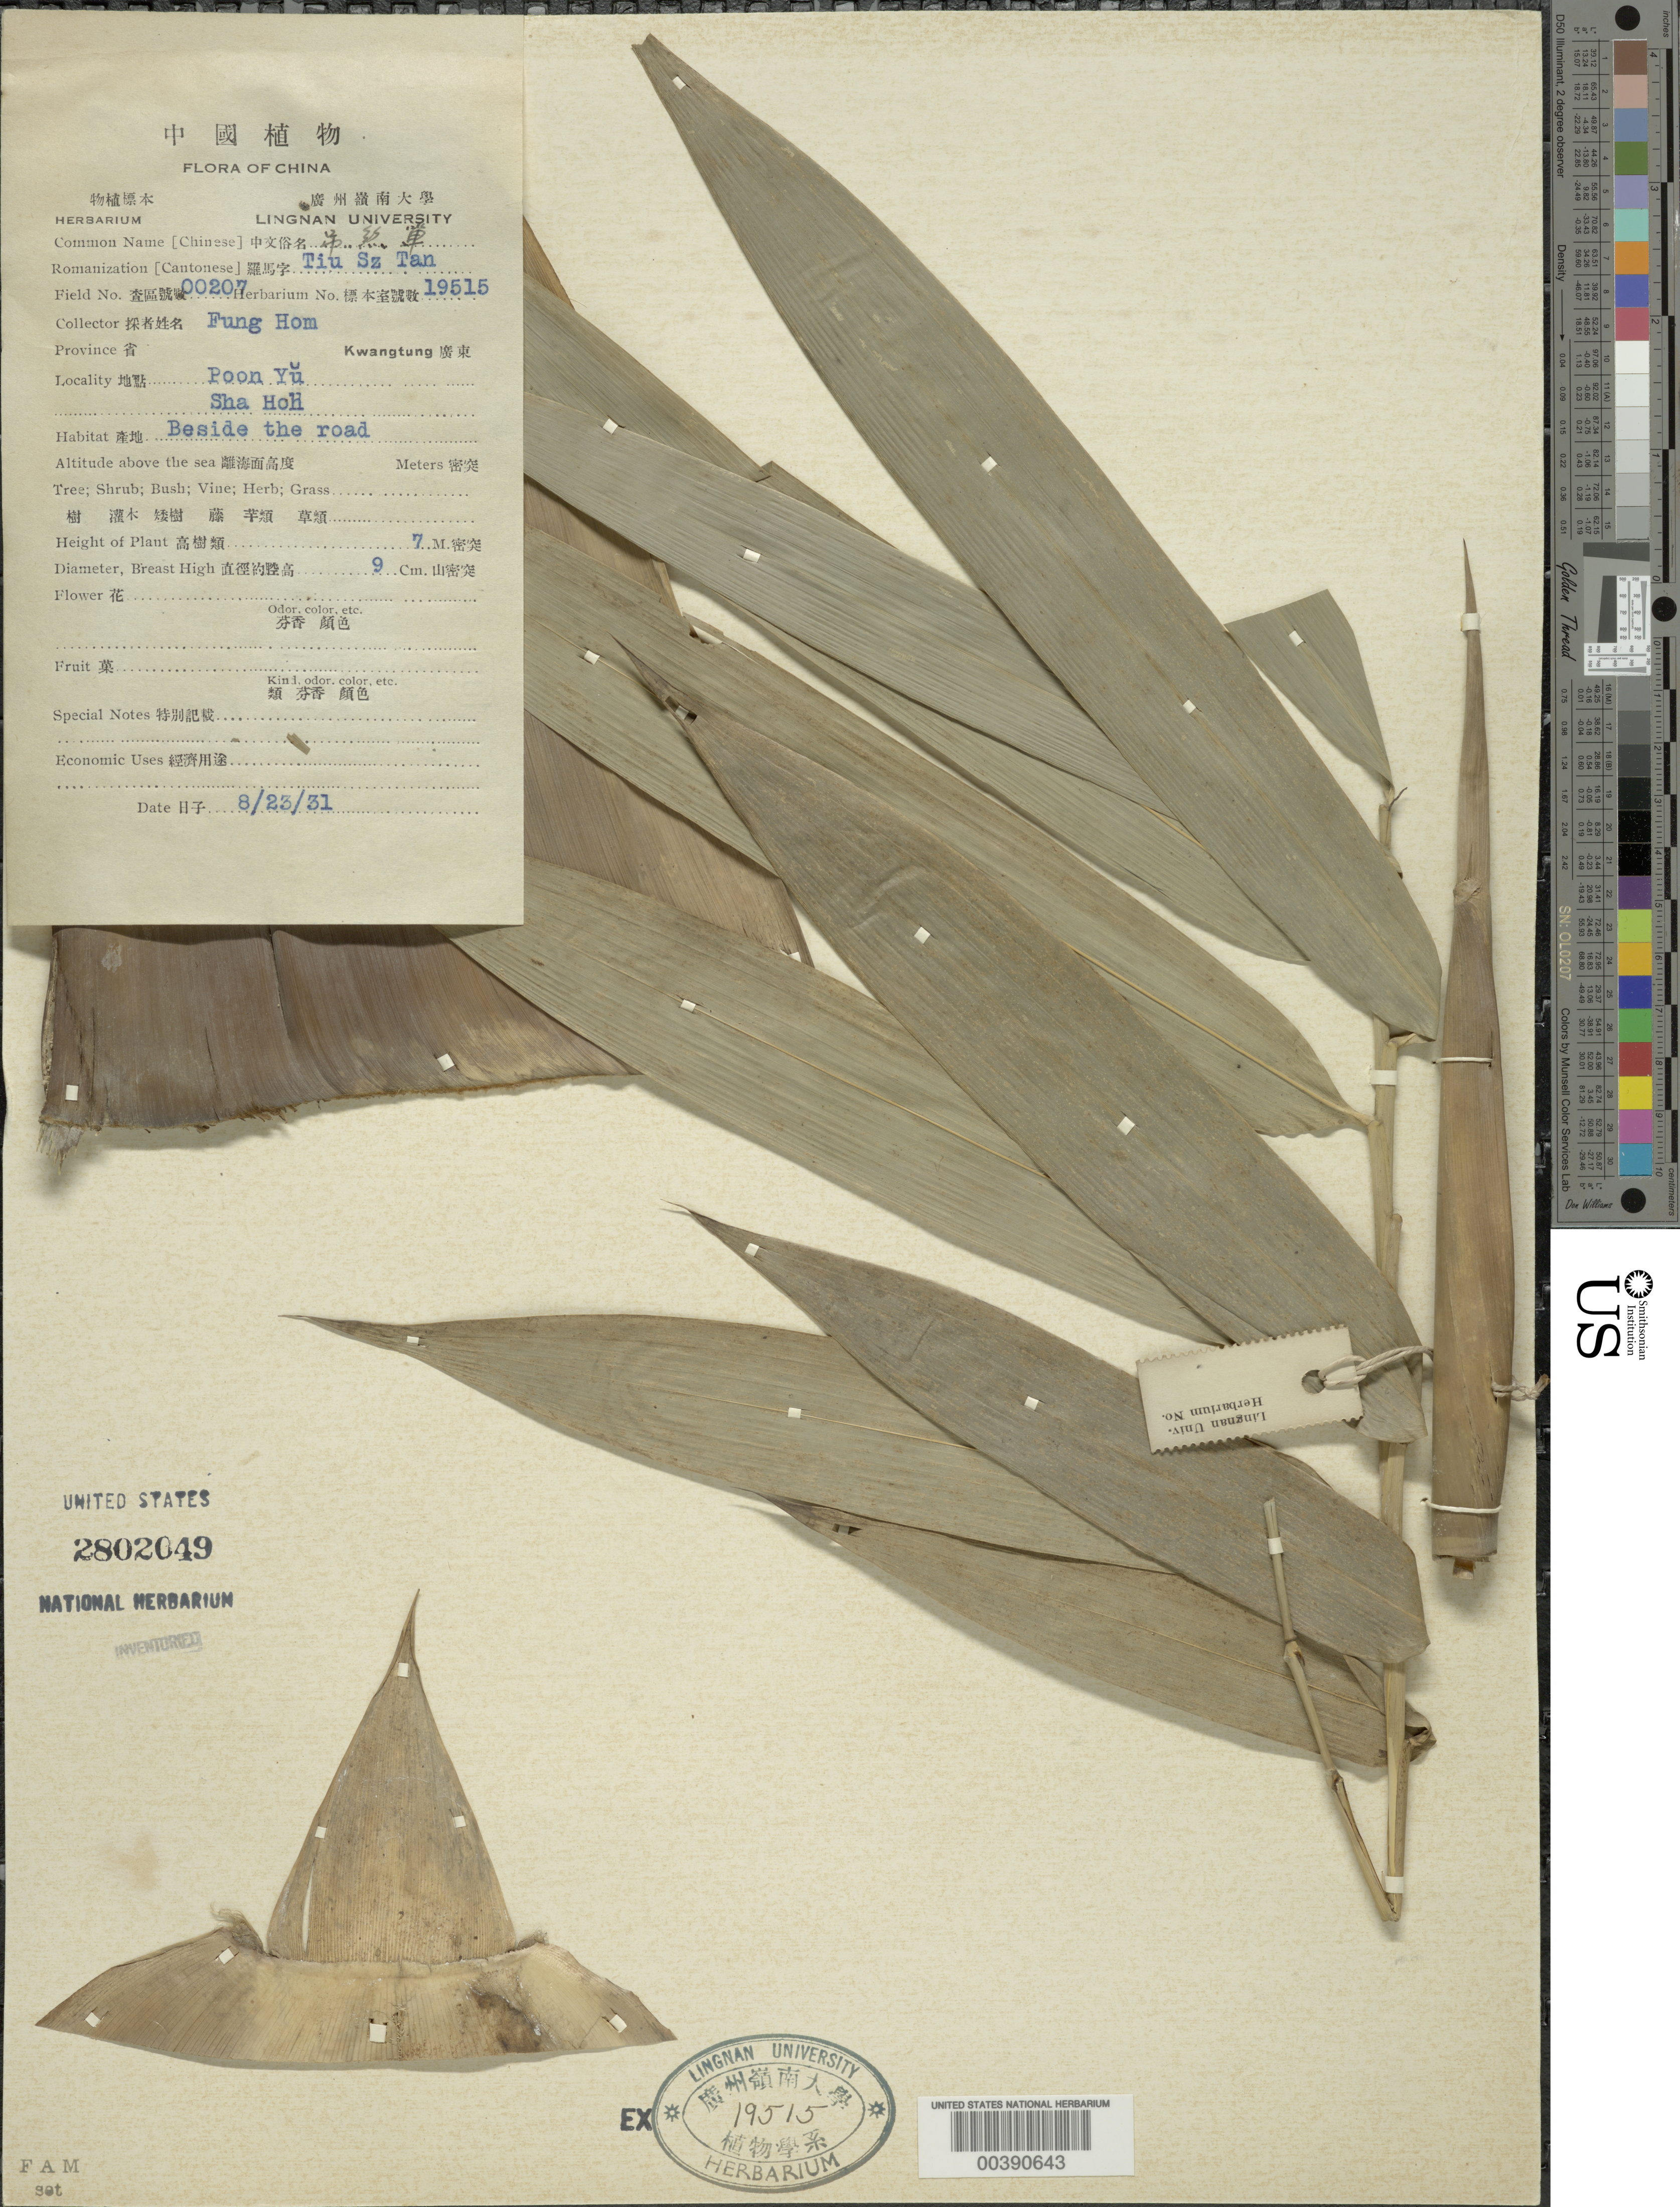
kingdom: Plantae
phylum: Tracheophyta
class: Liliopsida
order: Poales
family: Poaceae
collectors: H. L. Fung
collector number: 207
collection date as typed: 23 Aug 1931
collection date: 1931-08-23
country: China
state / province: Guangdong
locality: Poon yu, sha hoh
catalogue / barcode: US 2802049